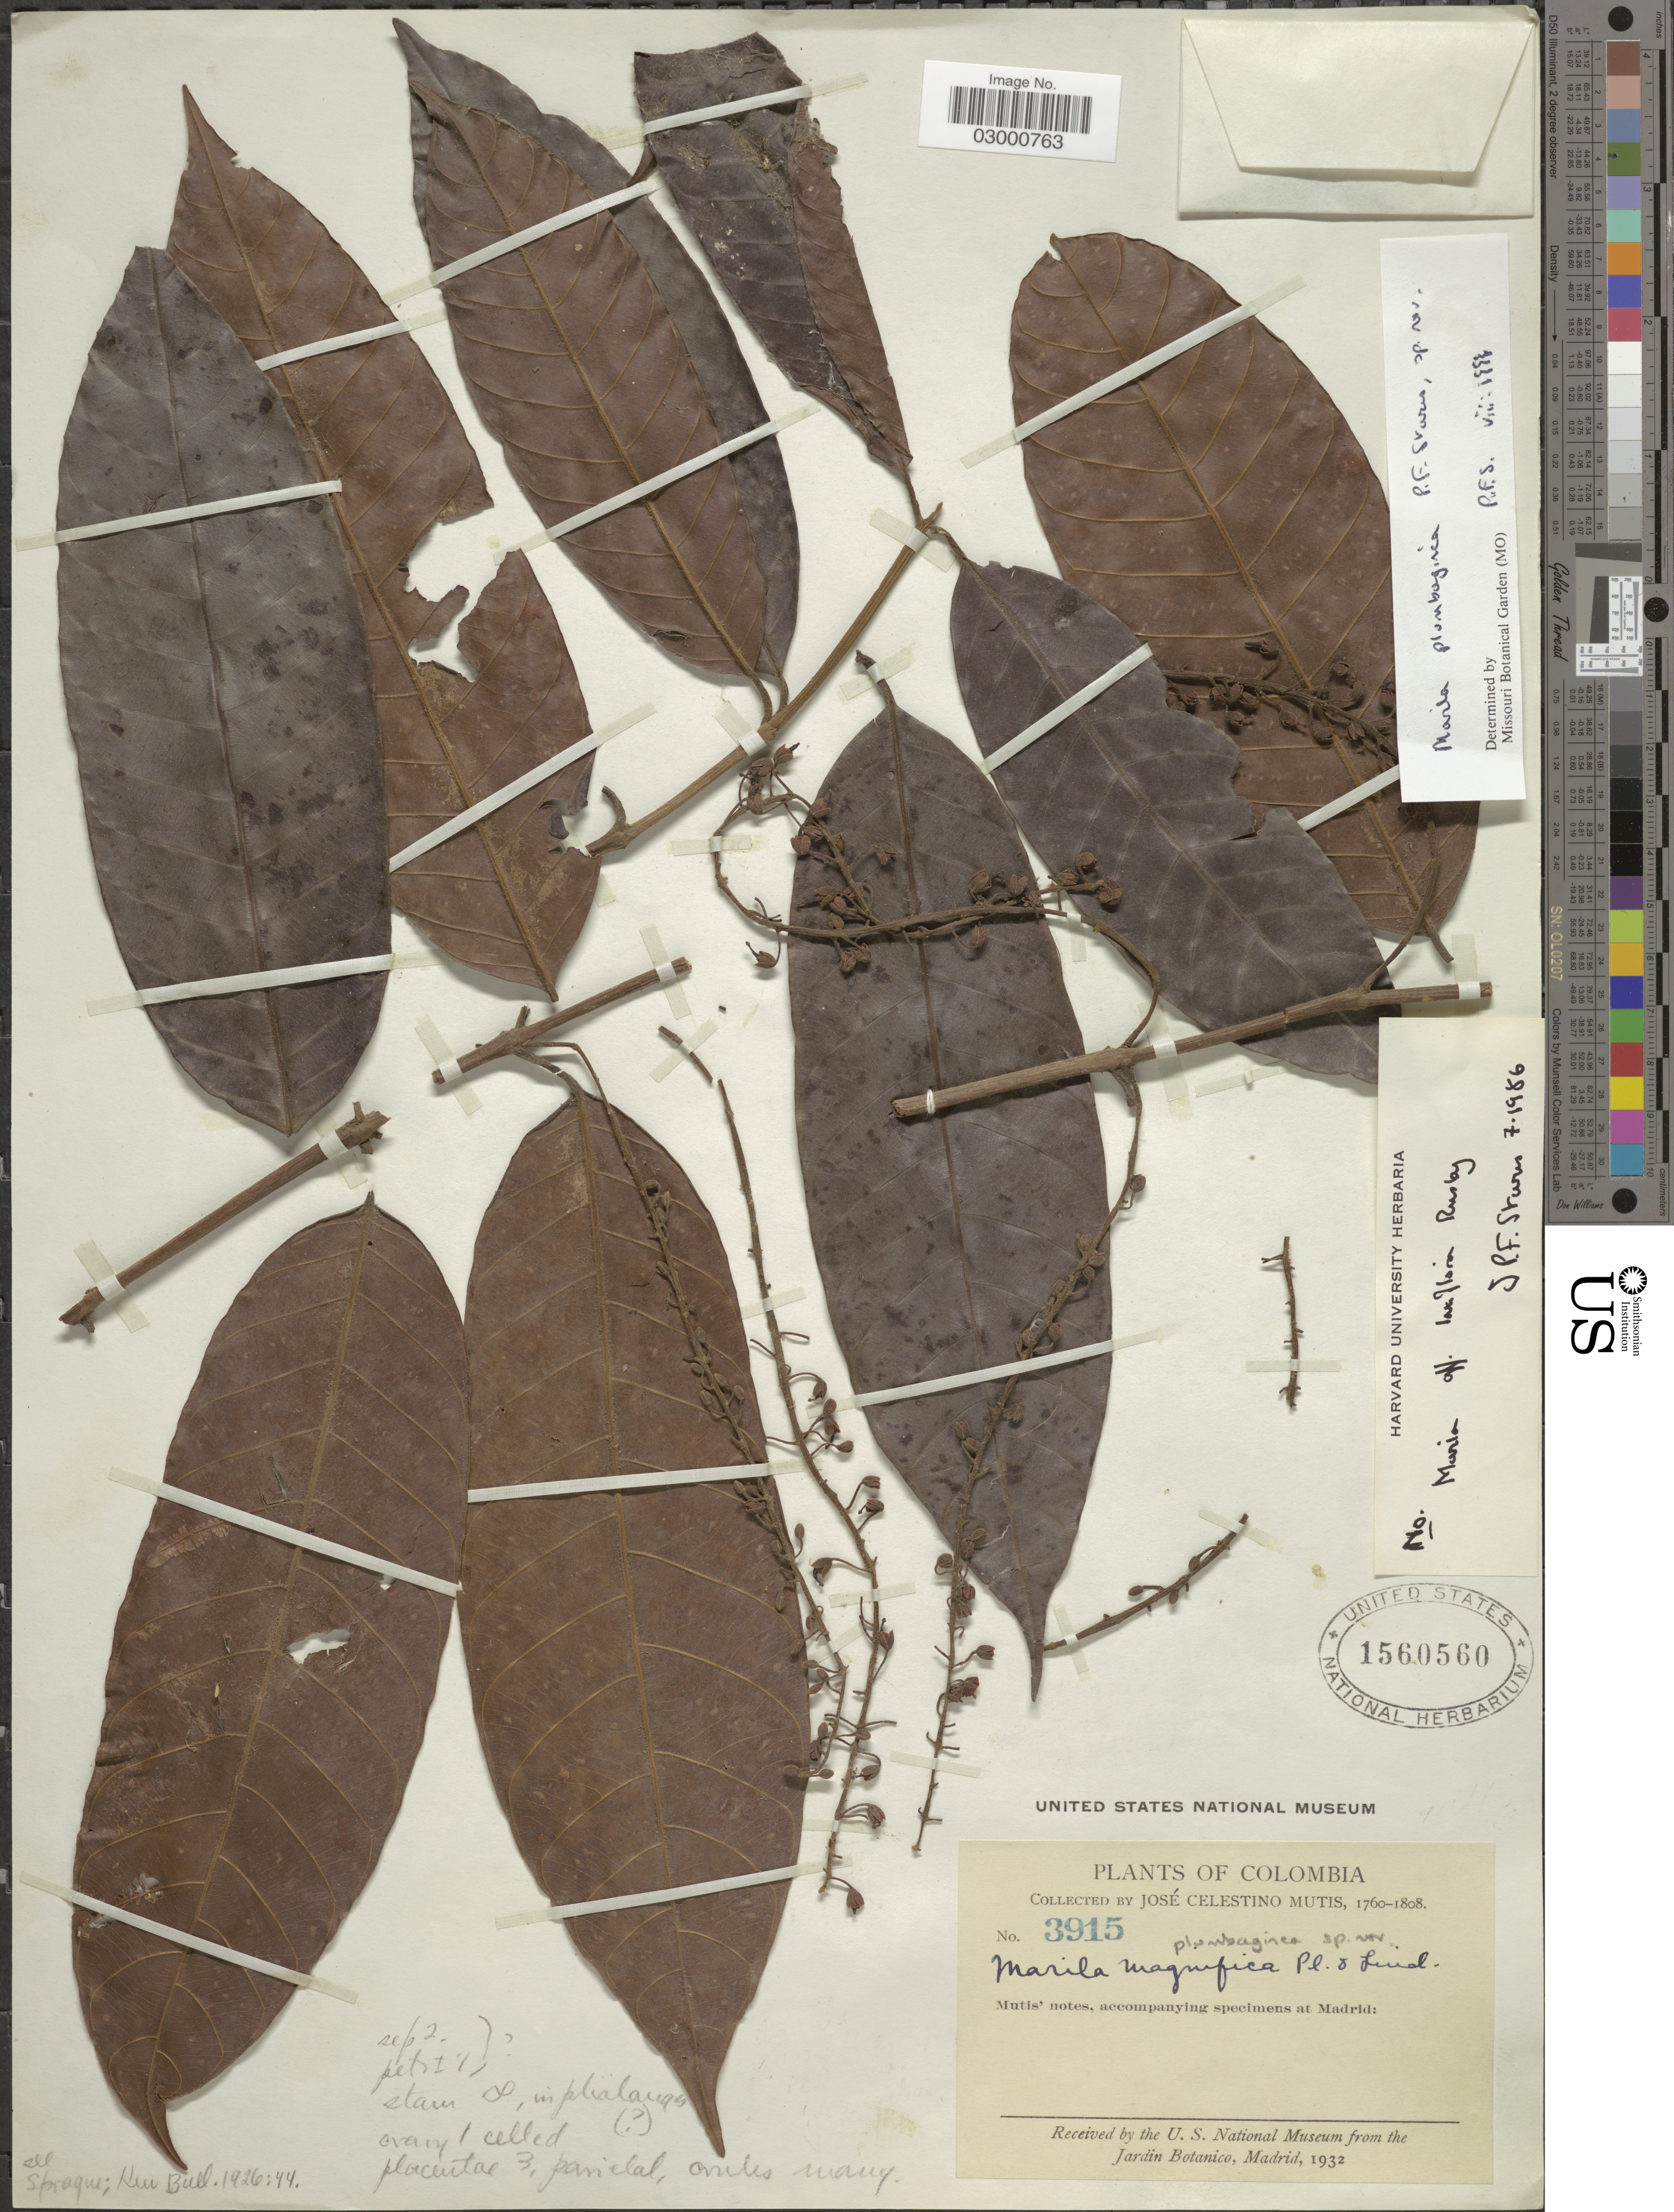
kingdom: Plantae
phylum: Tracheophyta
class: Magnoliopsida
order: Malpighiales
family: Calophyllaceae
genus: Marila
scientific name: Marila plumbaginea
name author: P.F. Stevens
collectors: J. C. B. Mutis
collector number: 3915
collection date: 1760/1808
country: Colombia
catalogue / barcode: US 1560560